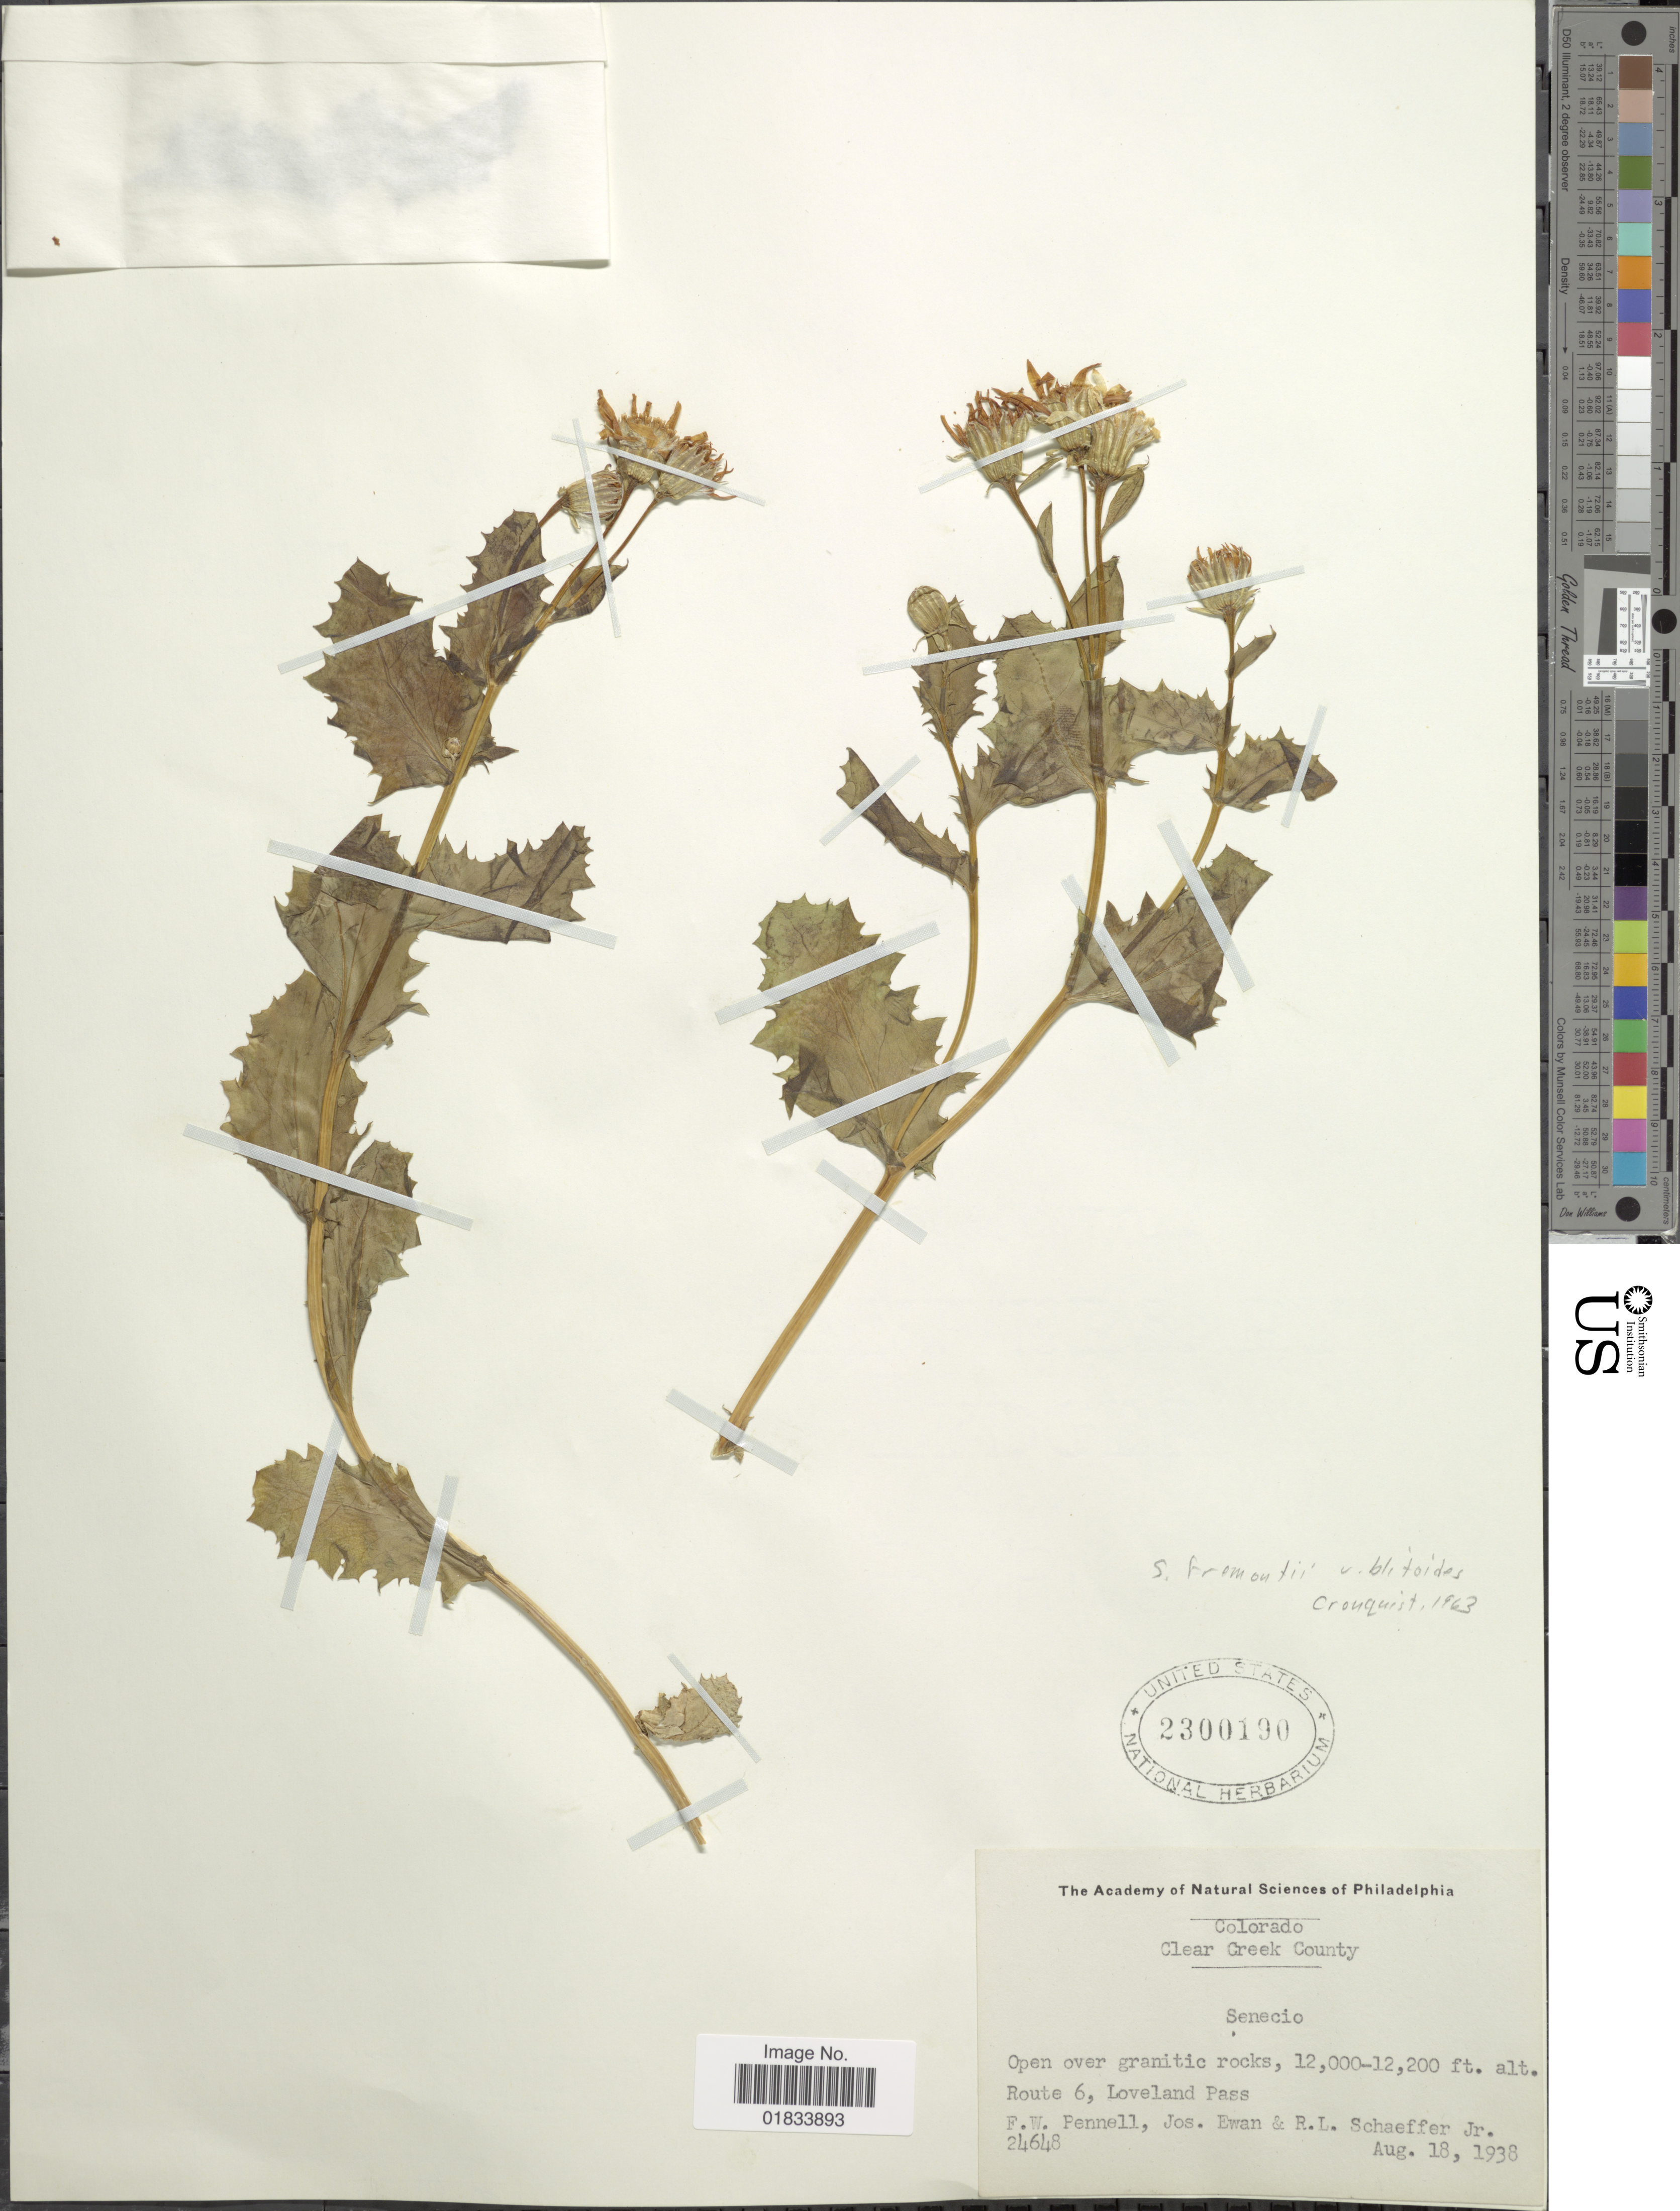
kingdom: Plantae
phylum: Tracheophyta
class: Magnoliopsida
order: Asterales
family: Asteraceae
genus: Senecio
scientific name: Senecio fremontii var. blitoides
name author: (Greene) Cronq.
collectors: F. W. Pennell, J. A. Ewan & R. L. Schaeffer Jr.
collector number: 24648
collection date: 1938-08-18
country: United States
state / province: Colorado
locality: Clear Creek County, Route 6, Loveland Pass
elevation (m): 3658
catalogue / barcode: US 2300190